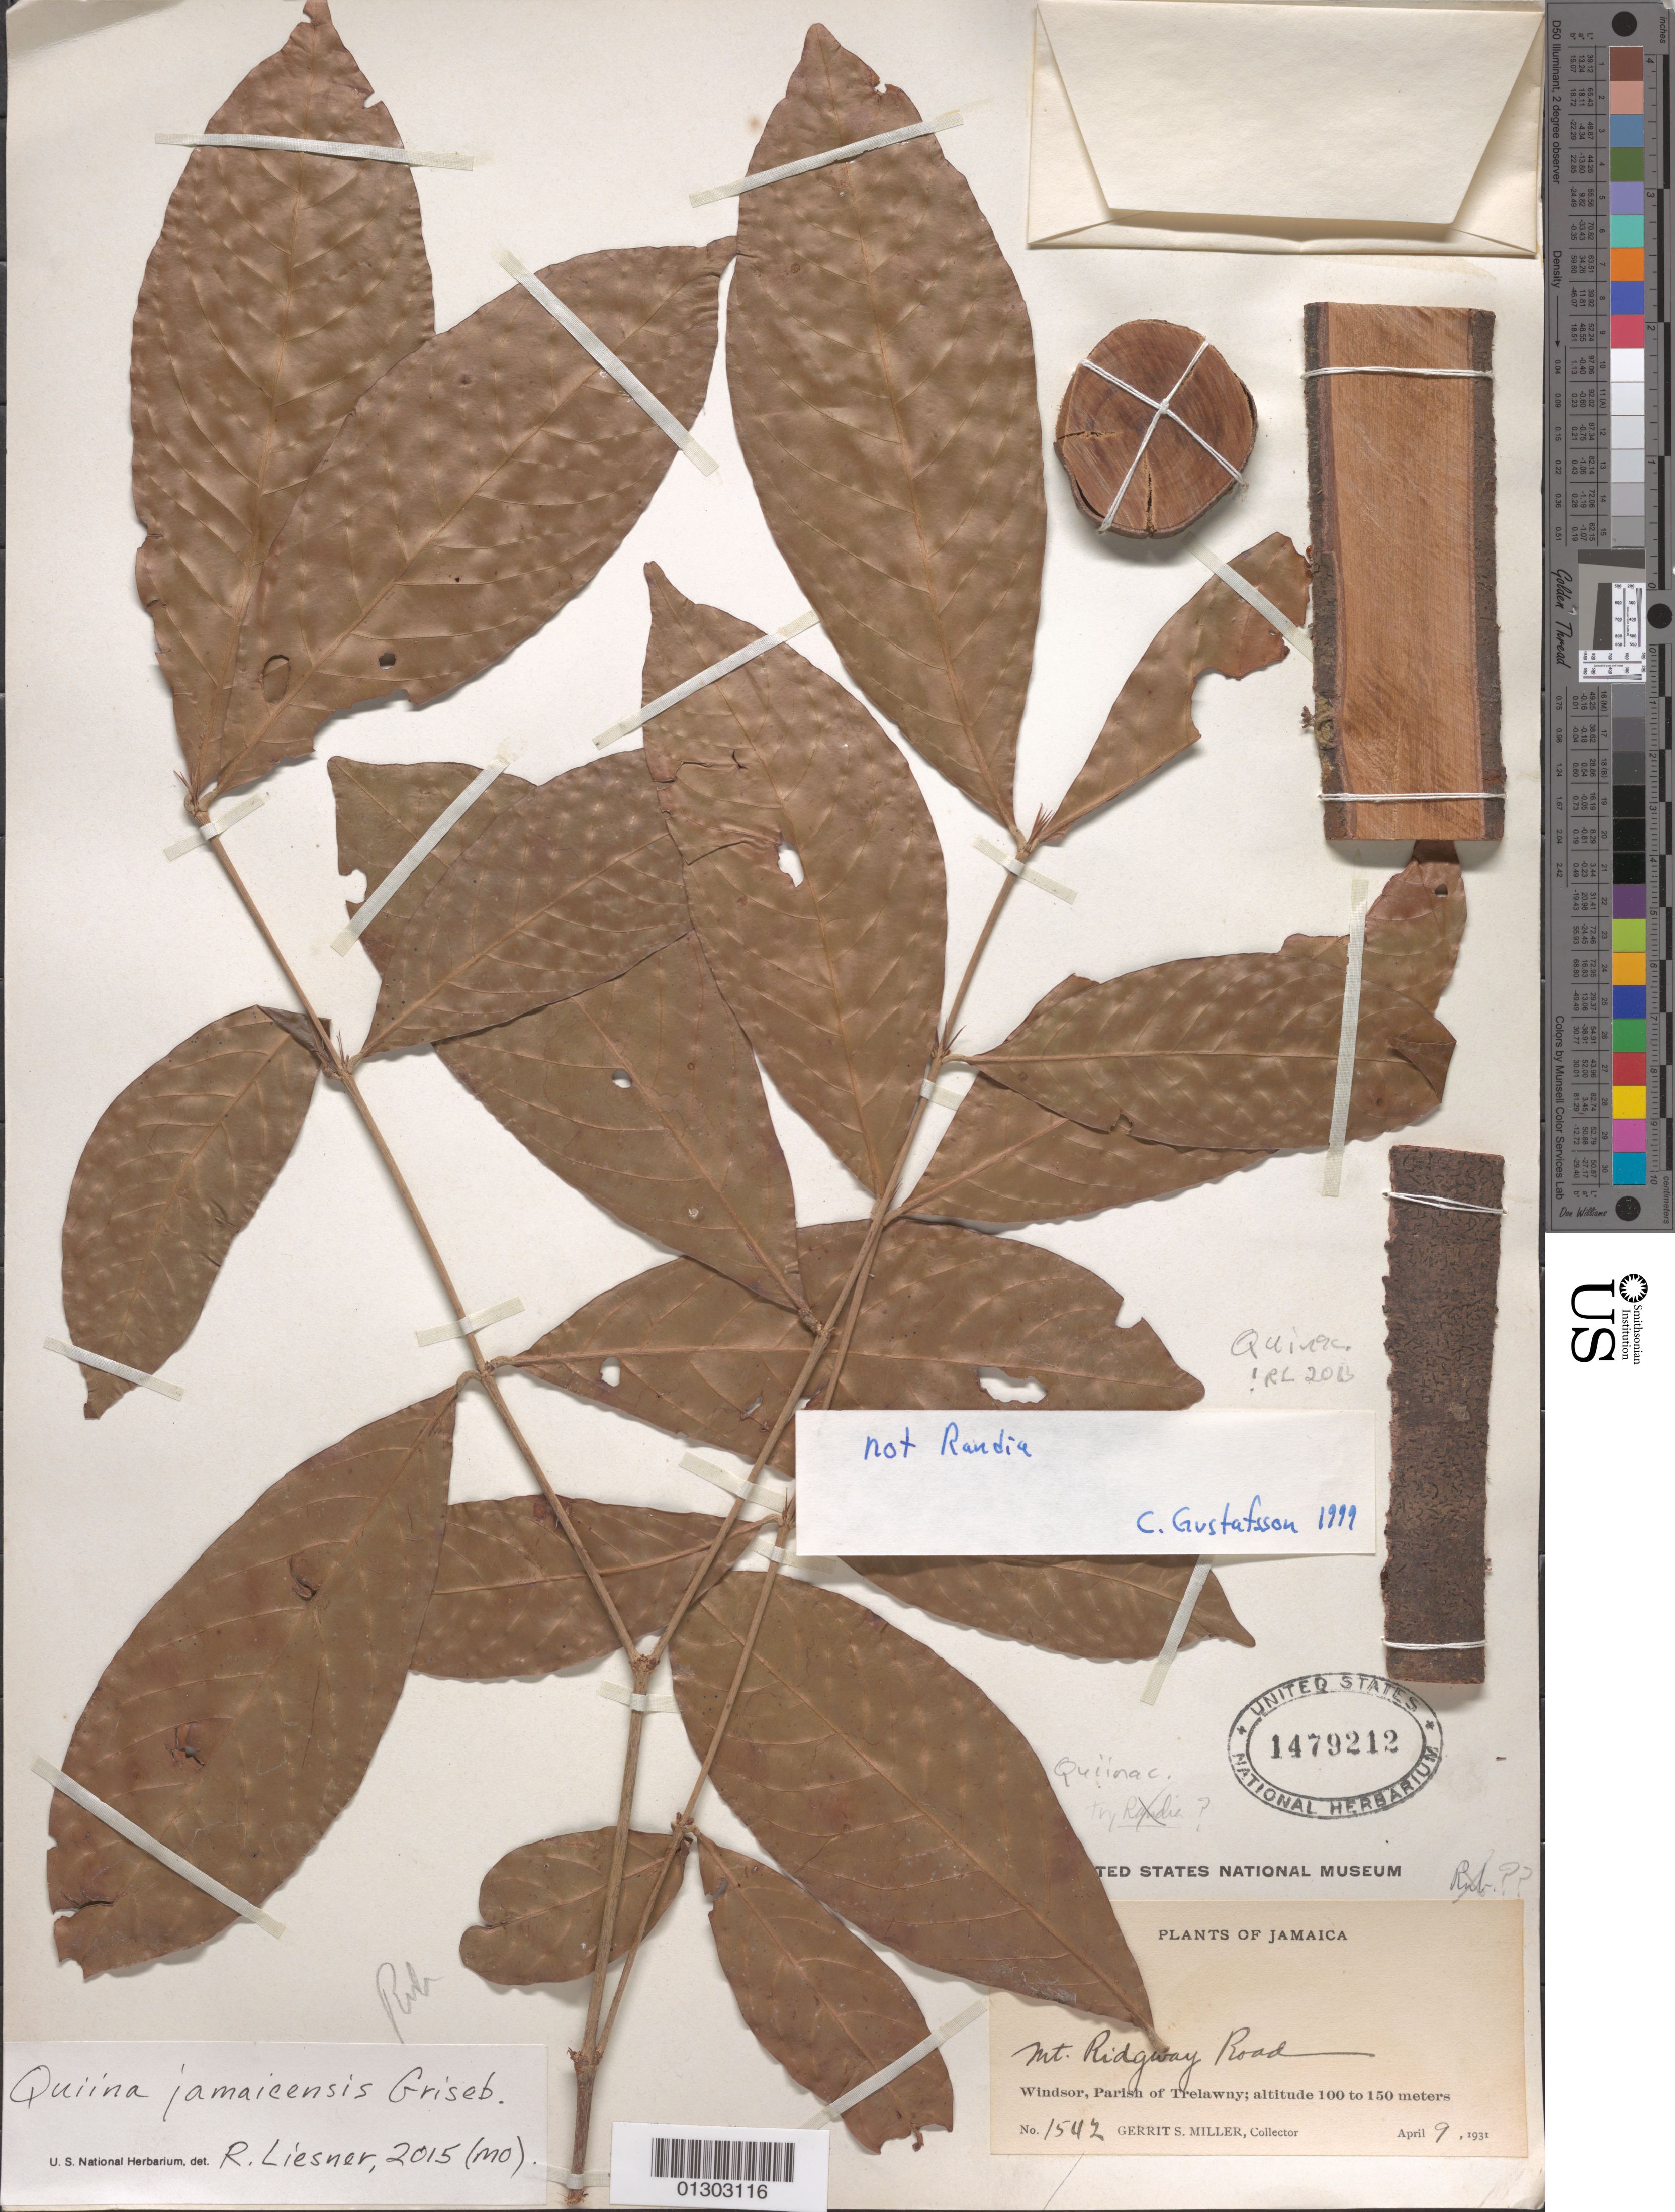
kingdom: Plantae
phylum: Tracheophyta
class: Magnoliopsida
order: Malpighiales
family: Quiinaceae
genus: Quiina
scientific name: Quiina jamaicensis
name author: Griseb.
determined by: Liesner, R. L.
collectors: G. S. Miller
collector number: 1542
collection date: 1931-04-09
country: Jamaica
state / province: Trelawny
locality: Mt. Ridgway Road. Windsor.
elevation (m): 100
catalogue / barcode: US 1479212